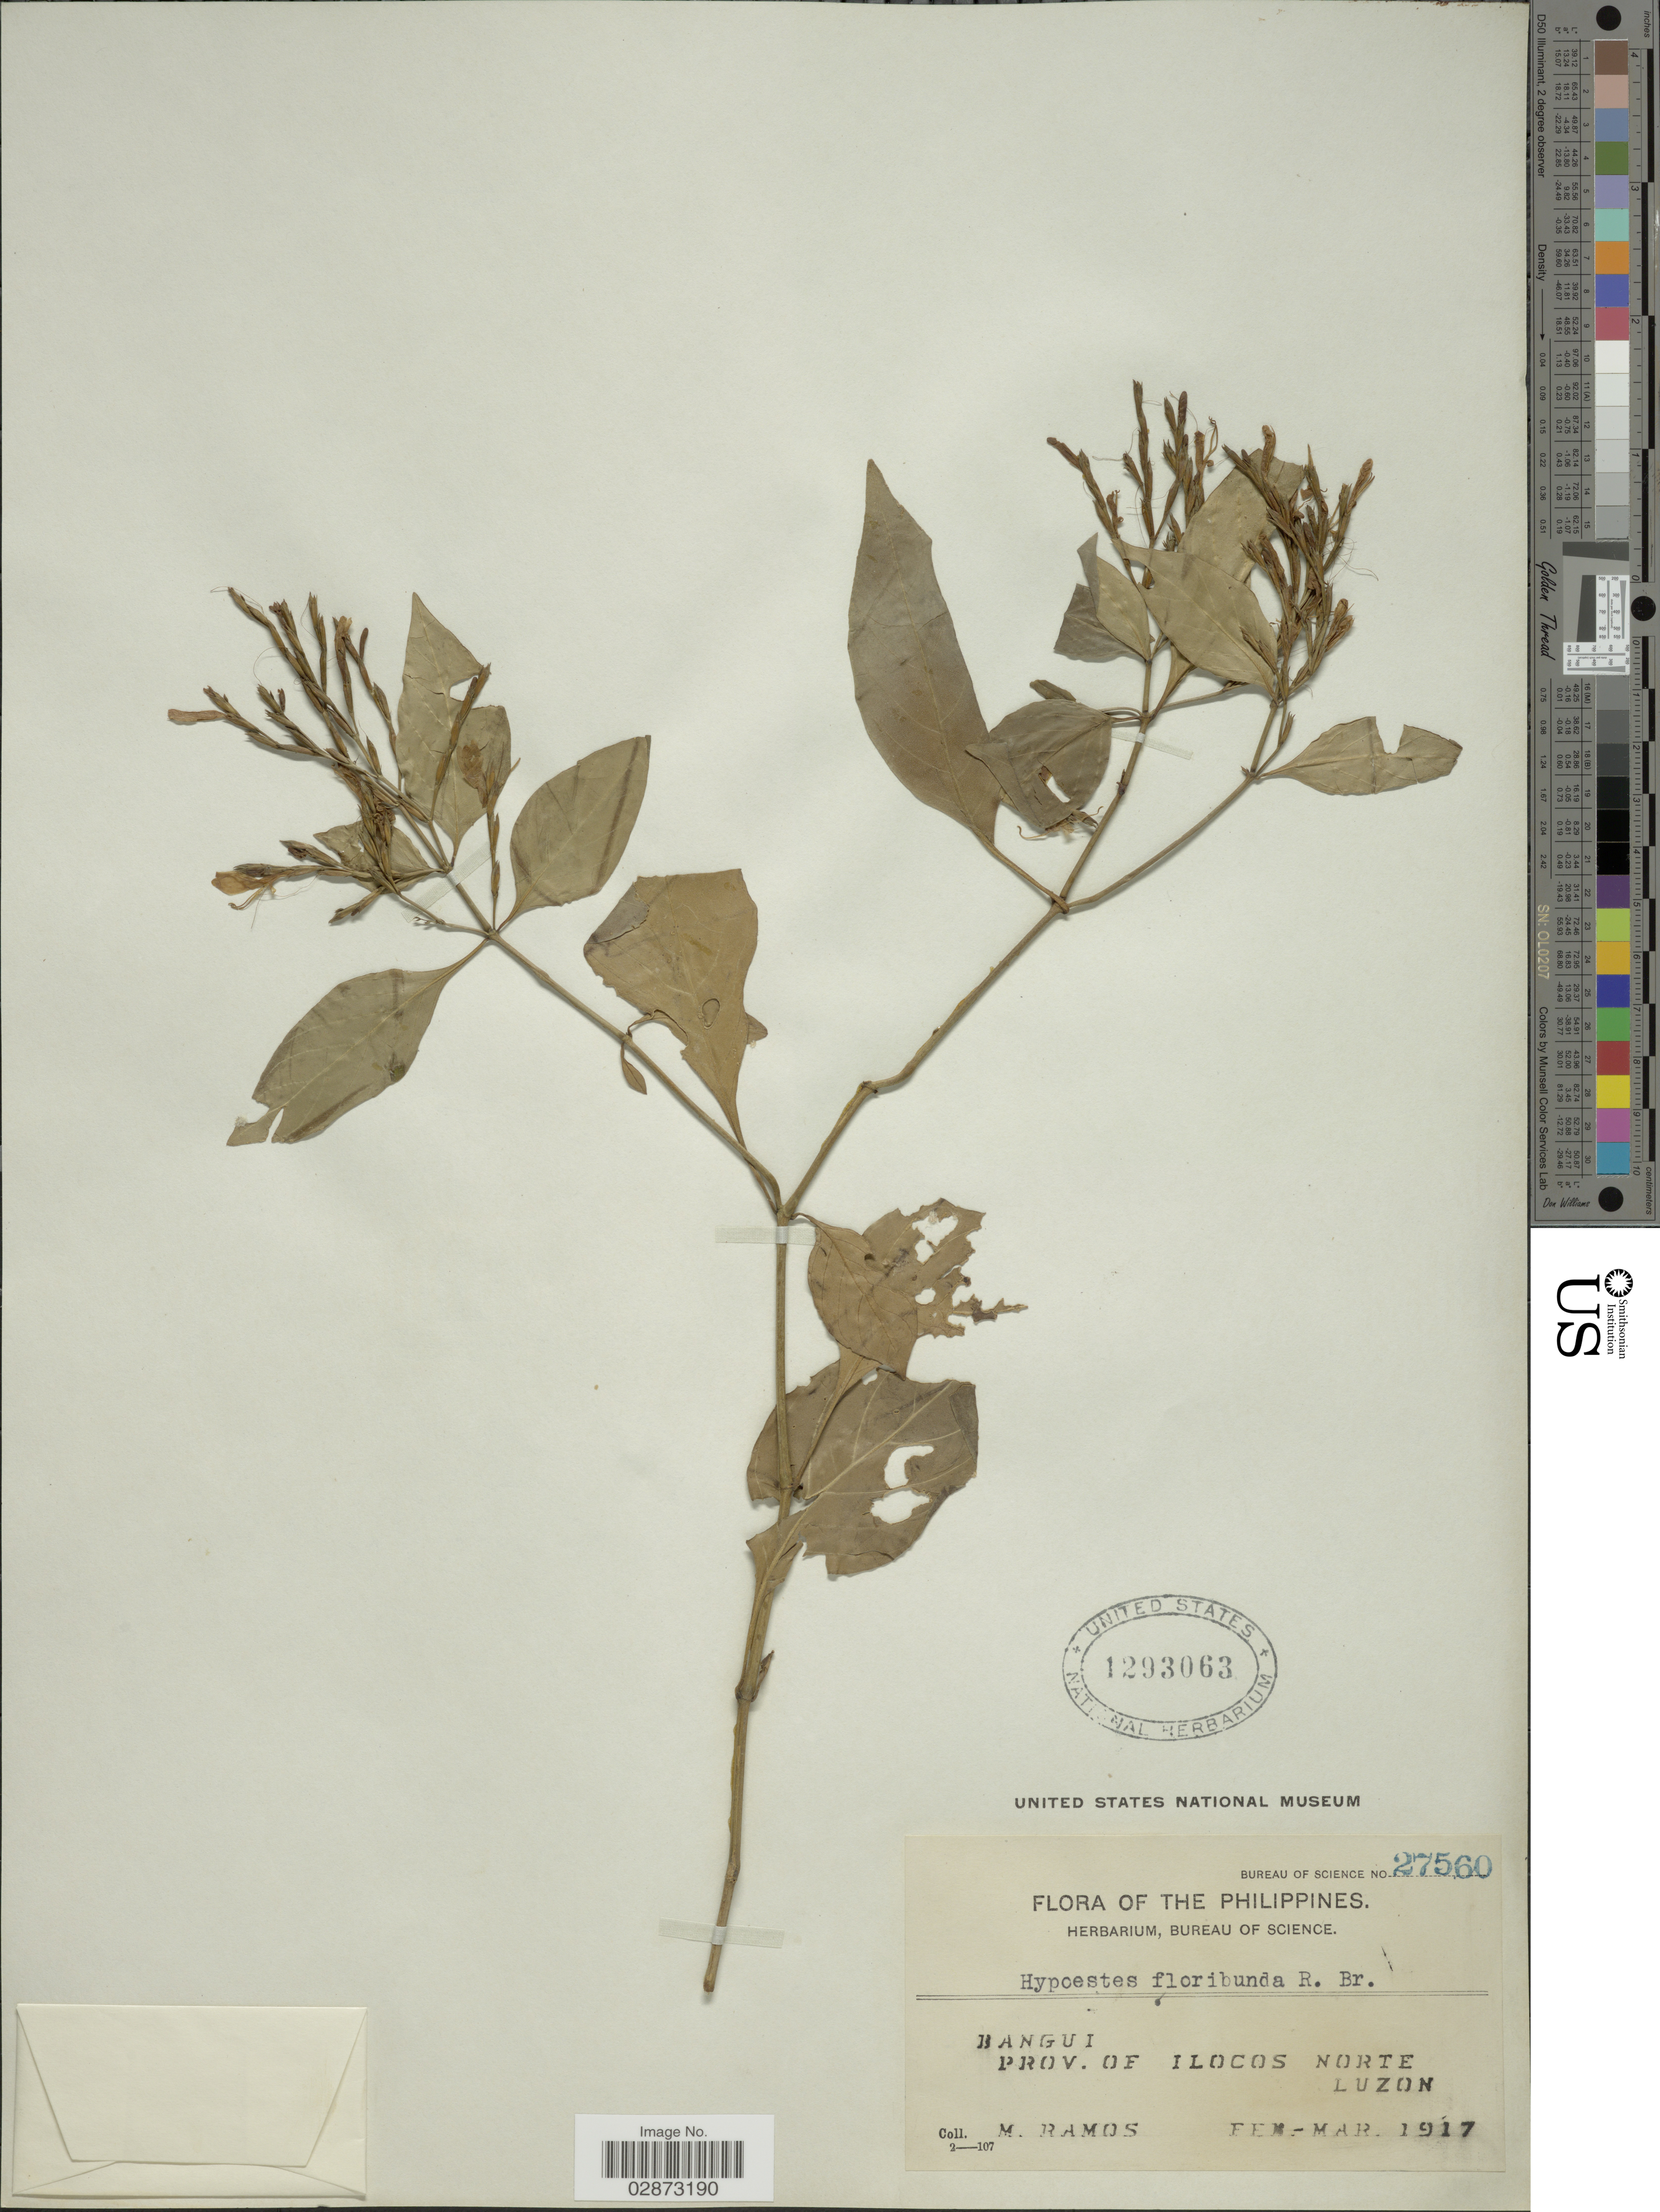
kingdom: Plantae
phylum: Tracheophyta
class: Magnoliopsida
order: Lamiales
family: Acanthaceae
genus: Hypoestes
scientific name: Hypoestes floribunda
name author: R. Br.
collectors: M. Ramos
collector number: Bureau of Science 27560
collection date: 1917-02/1917-03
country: Philippines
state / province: Ilocos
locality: Bangui. Prov. of Ilocos Norte. Luzon.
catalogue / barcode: US 1293063